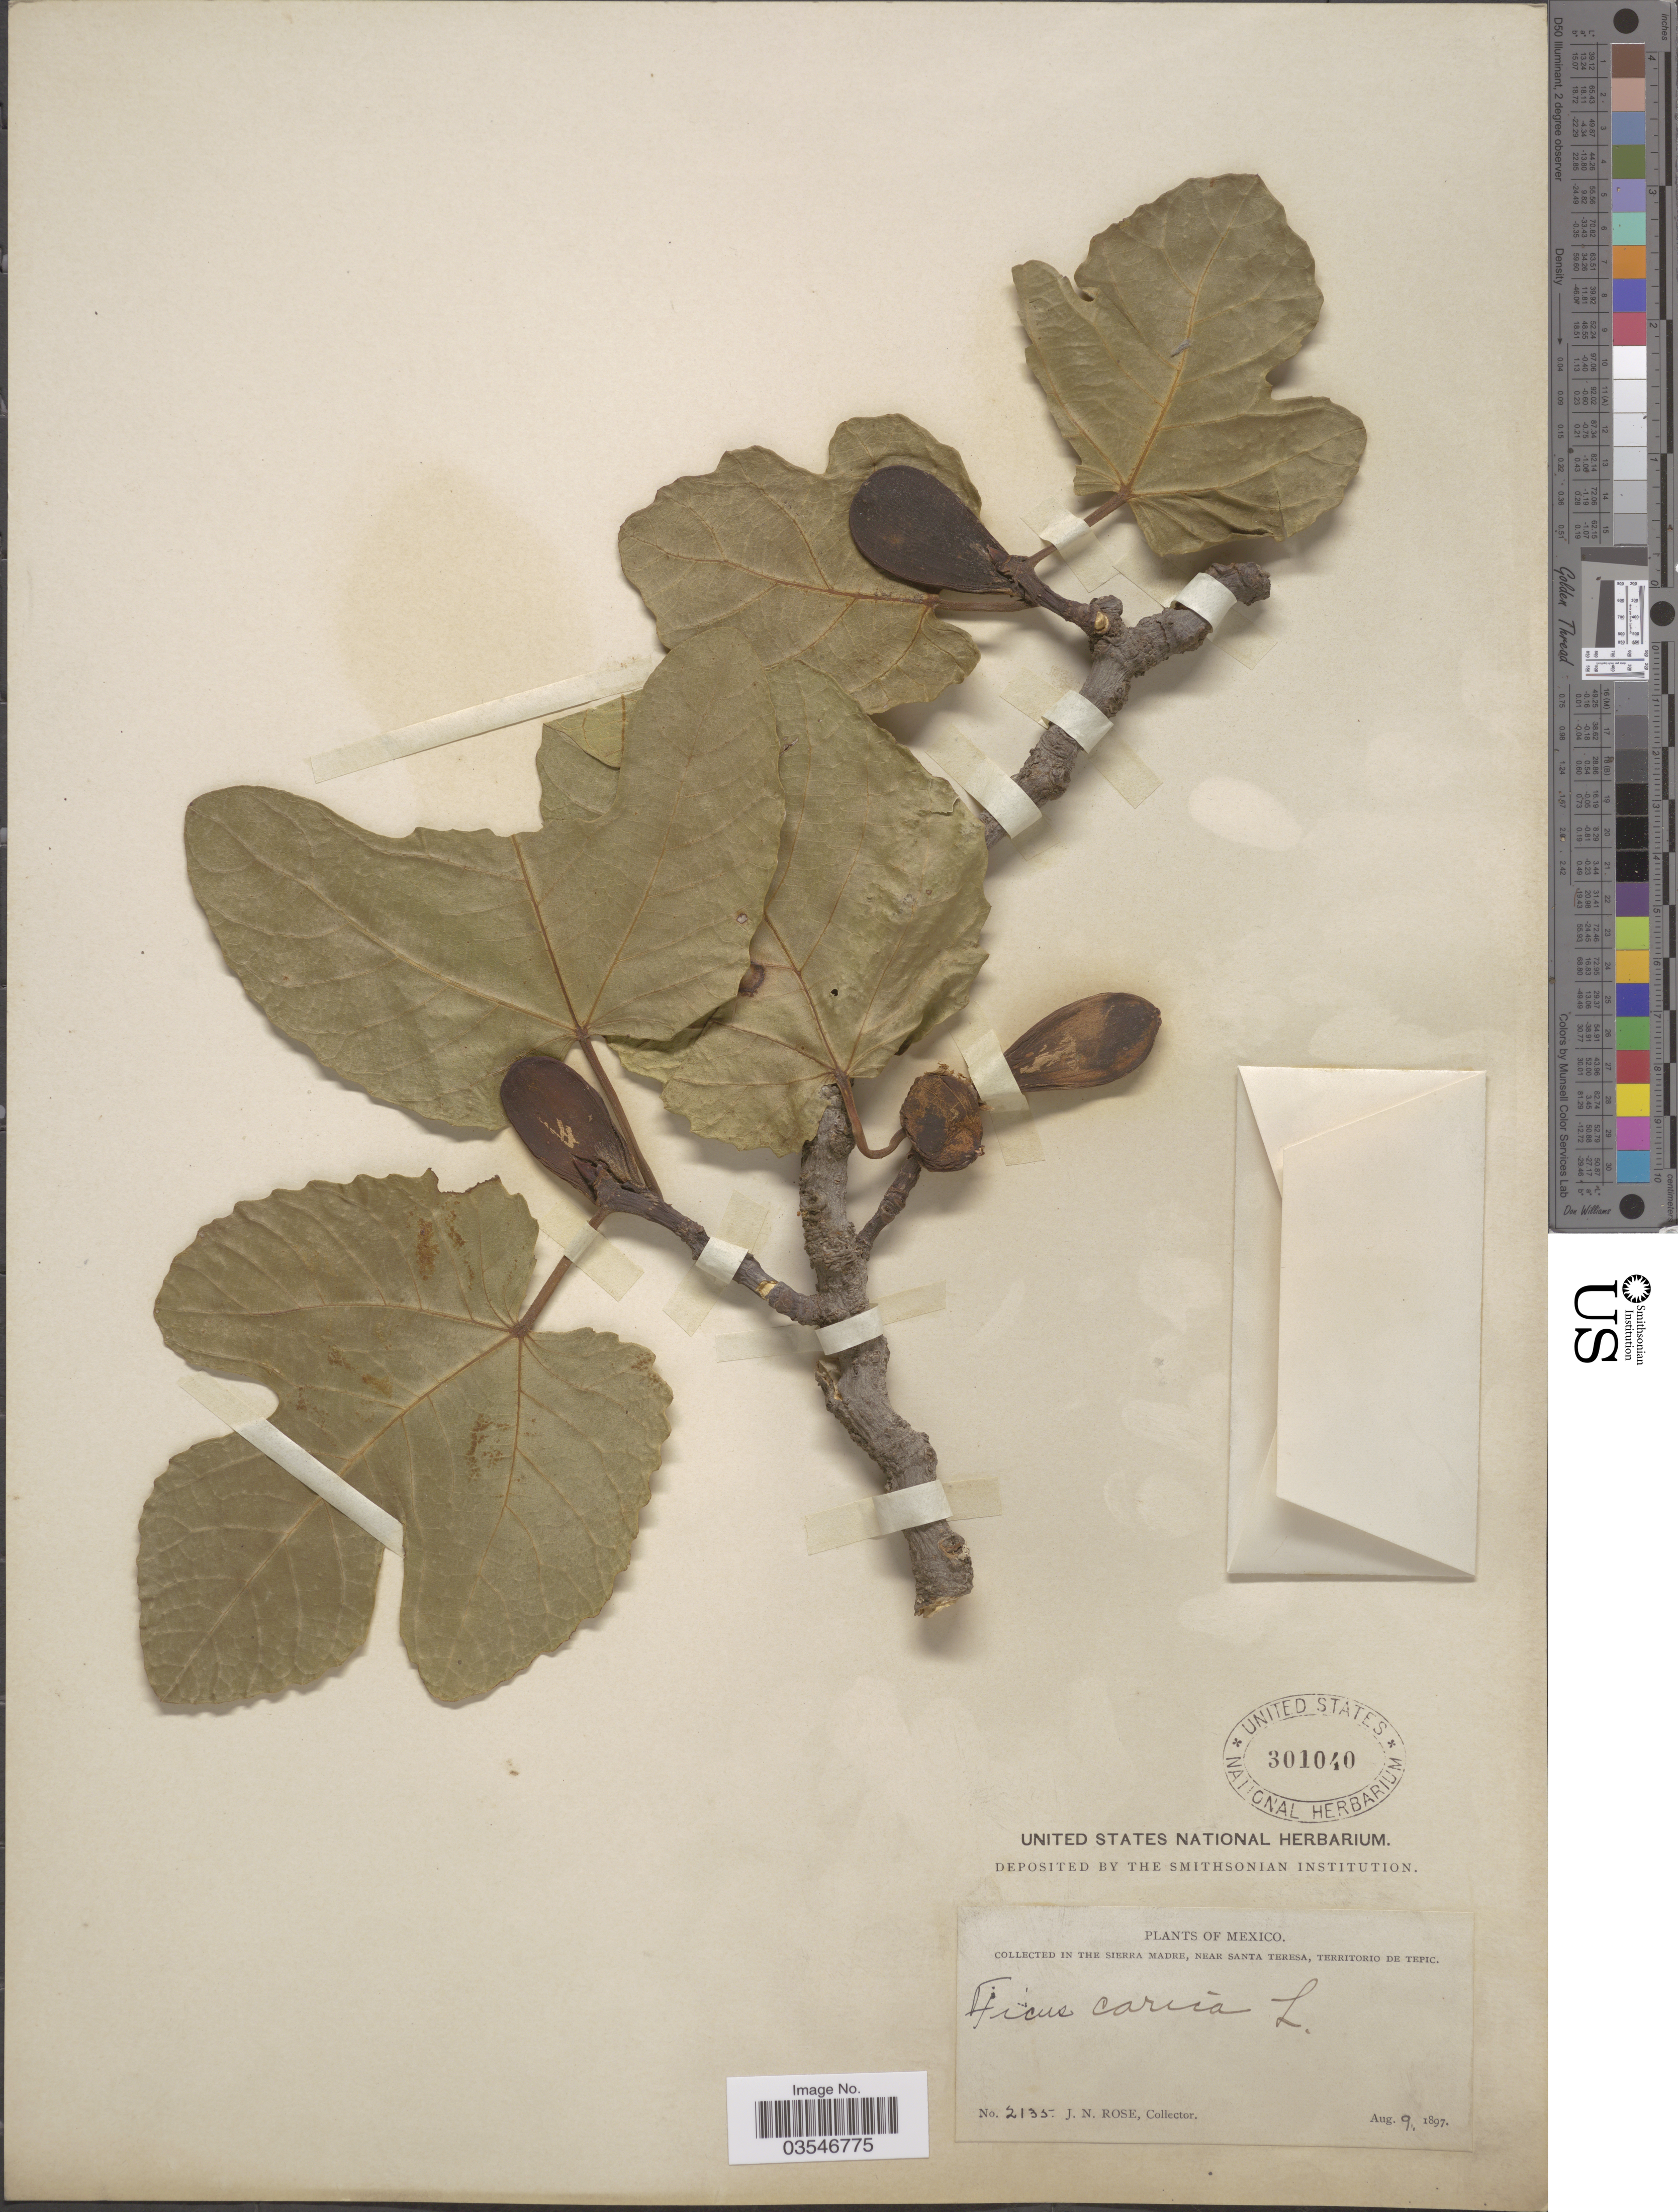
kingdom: Plantae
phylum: Tracheophyta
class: Magnoliopsida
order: Rosales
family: Moraceae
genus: Ficus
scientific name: Ficus carica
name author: L.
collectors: J. N. Rose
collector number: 2135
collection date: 1897-08-09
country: Mexico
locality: In the Sierra Madre, near Santa Teresa, Territorio de Tepic.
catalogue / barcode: US 301040